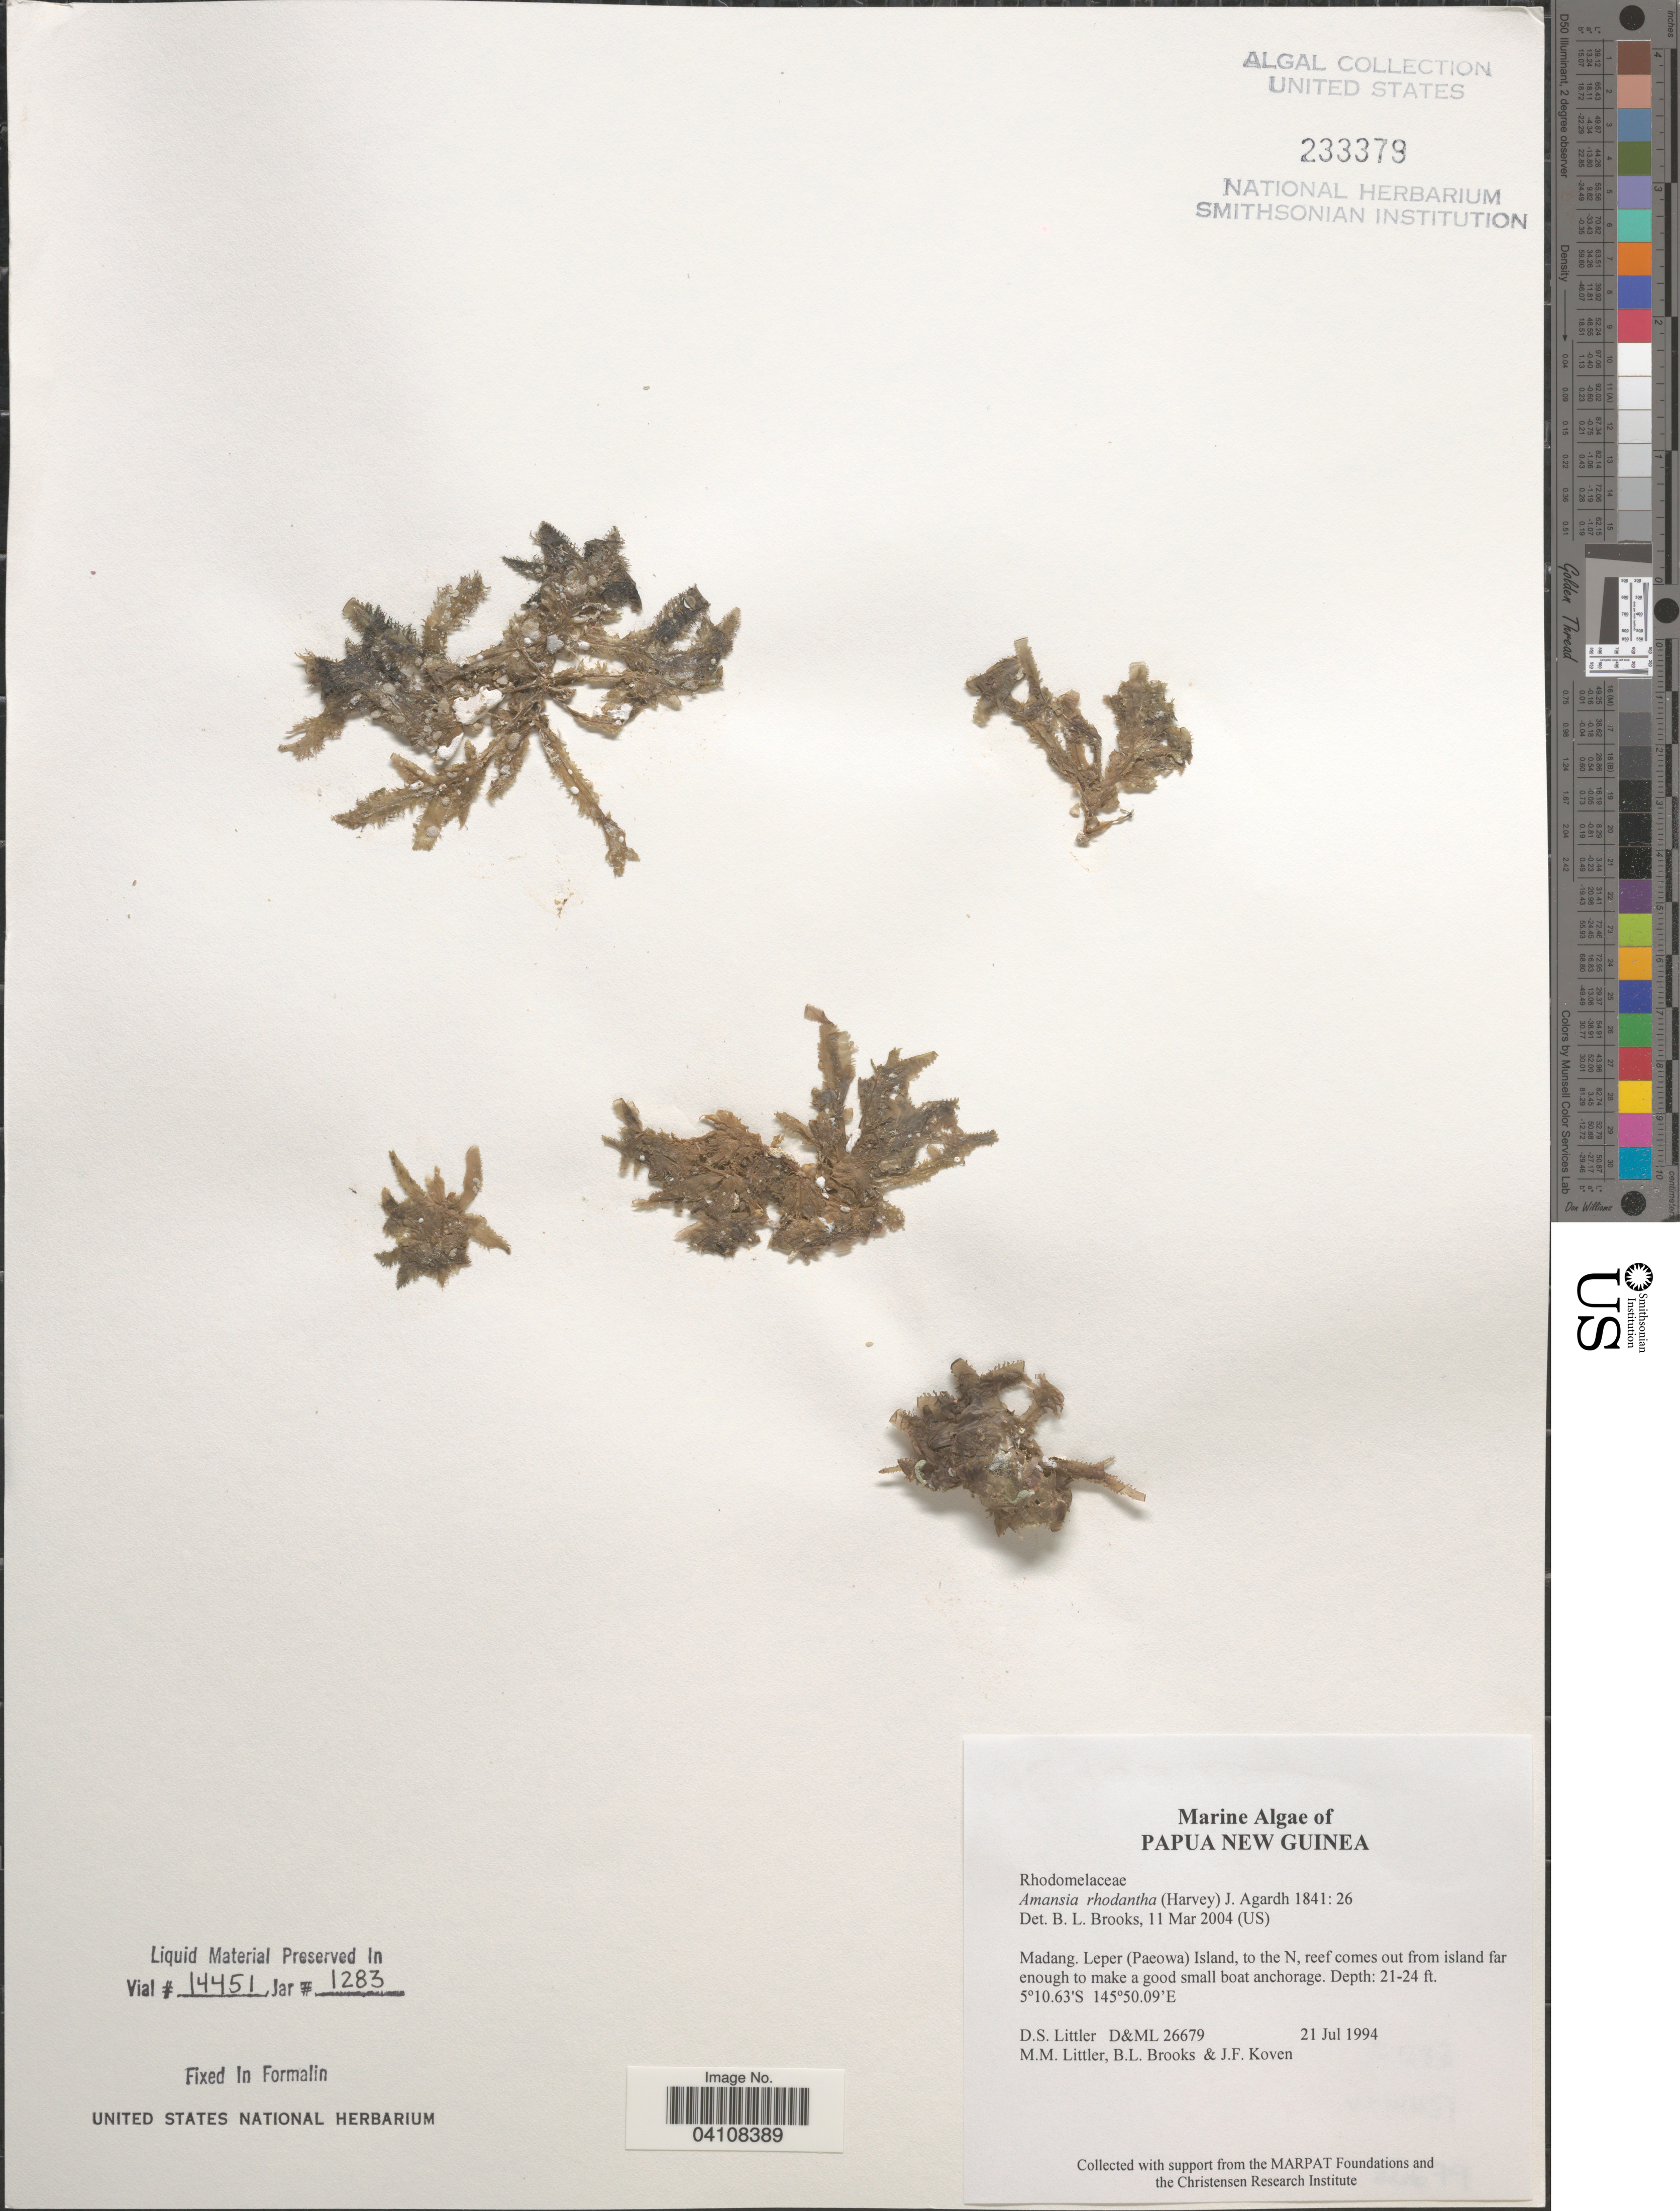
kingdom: Plantae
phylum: Rhodophyta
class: Florideophyceae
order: Ceramiales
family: Rhodomelaceae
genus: Amansia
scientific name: Amansia rhodantha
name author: (Harv.) J. Agardh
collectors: D. S. Littler, B. Brooks & J. Koven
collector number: D&ML26679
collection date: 1994-07-21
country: Papua New Guinea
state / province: Madang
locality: Leper (Paeowa) Island, to the N, reef comes out from island far enough to make a good small boat anchorage.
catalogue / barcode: US 233379